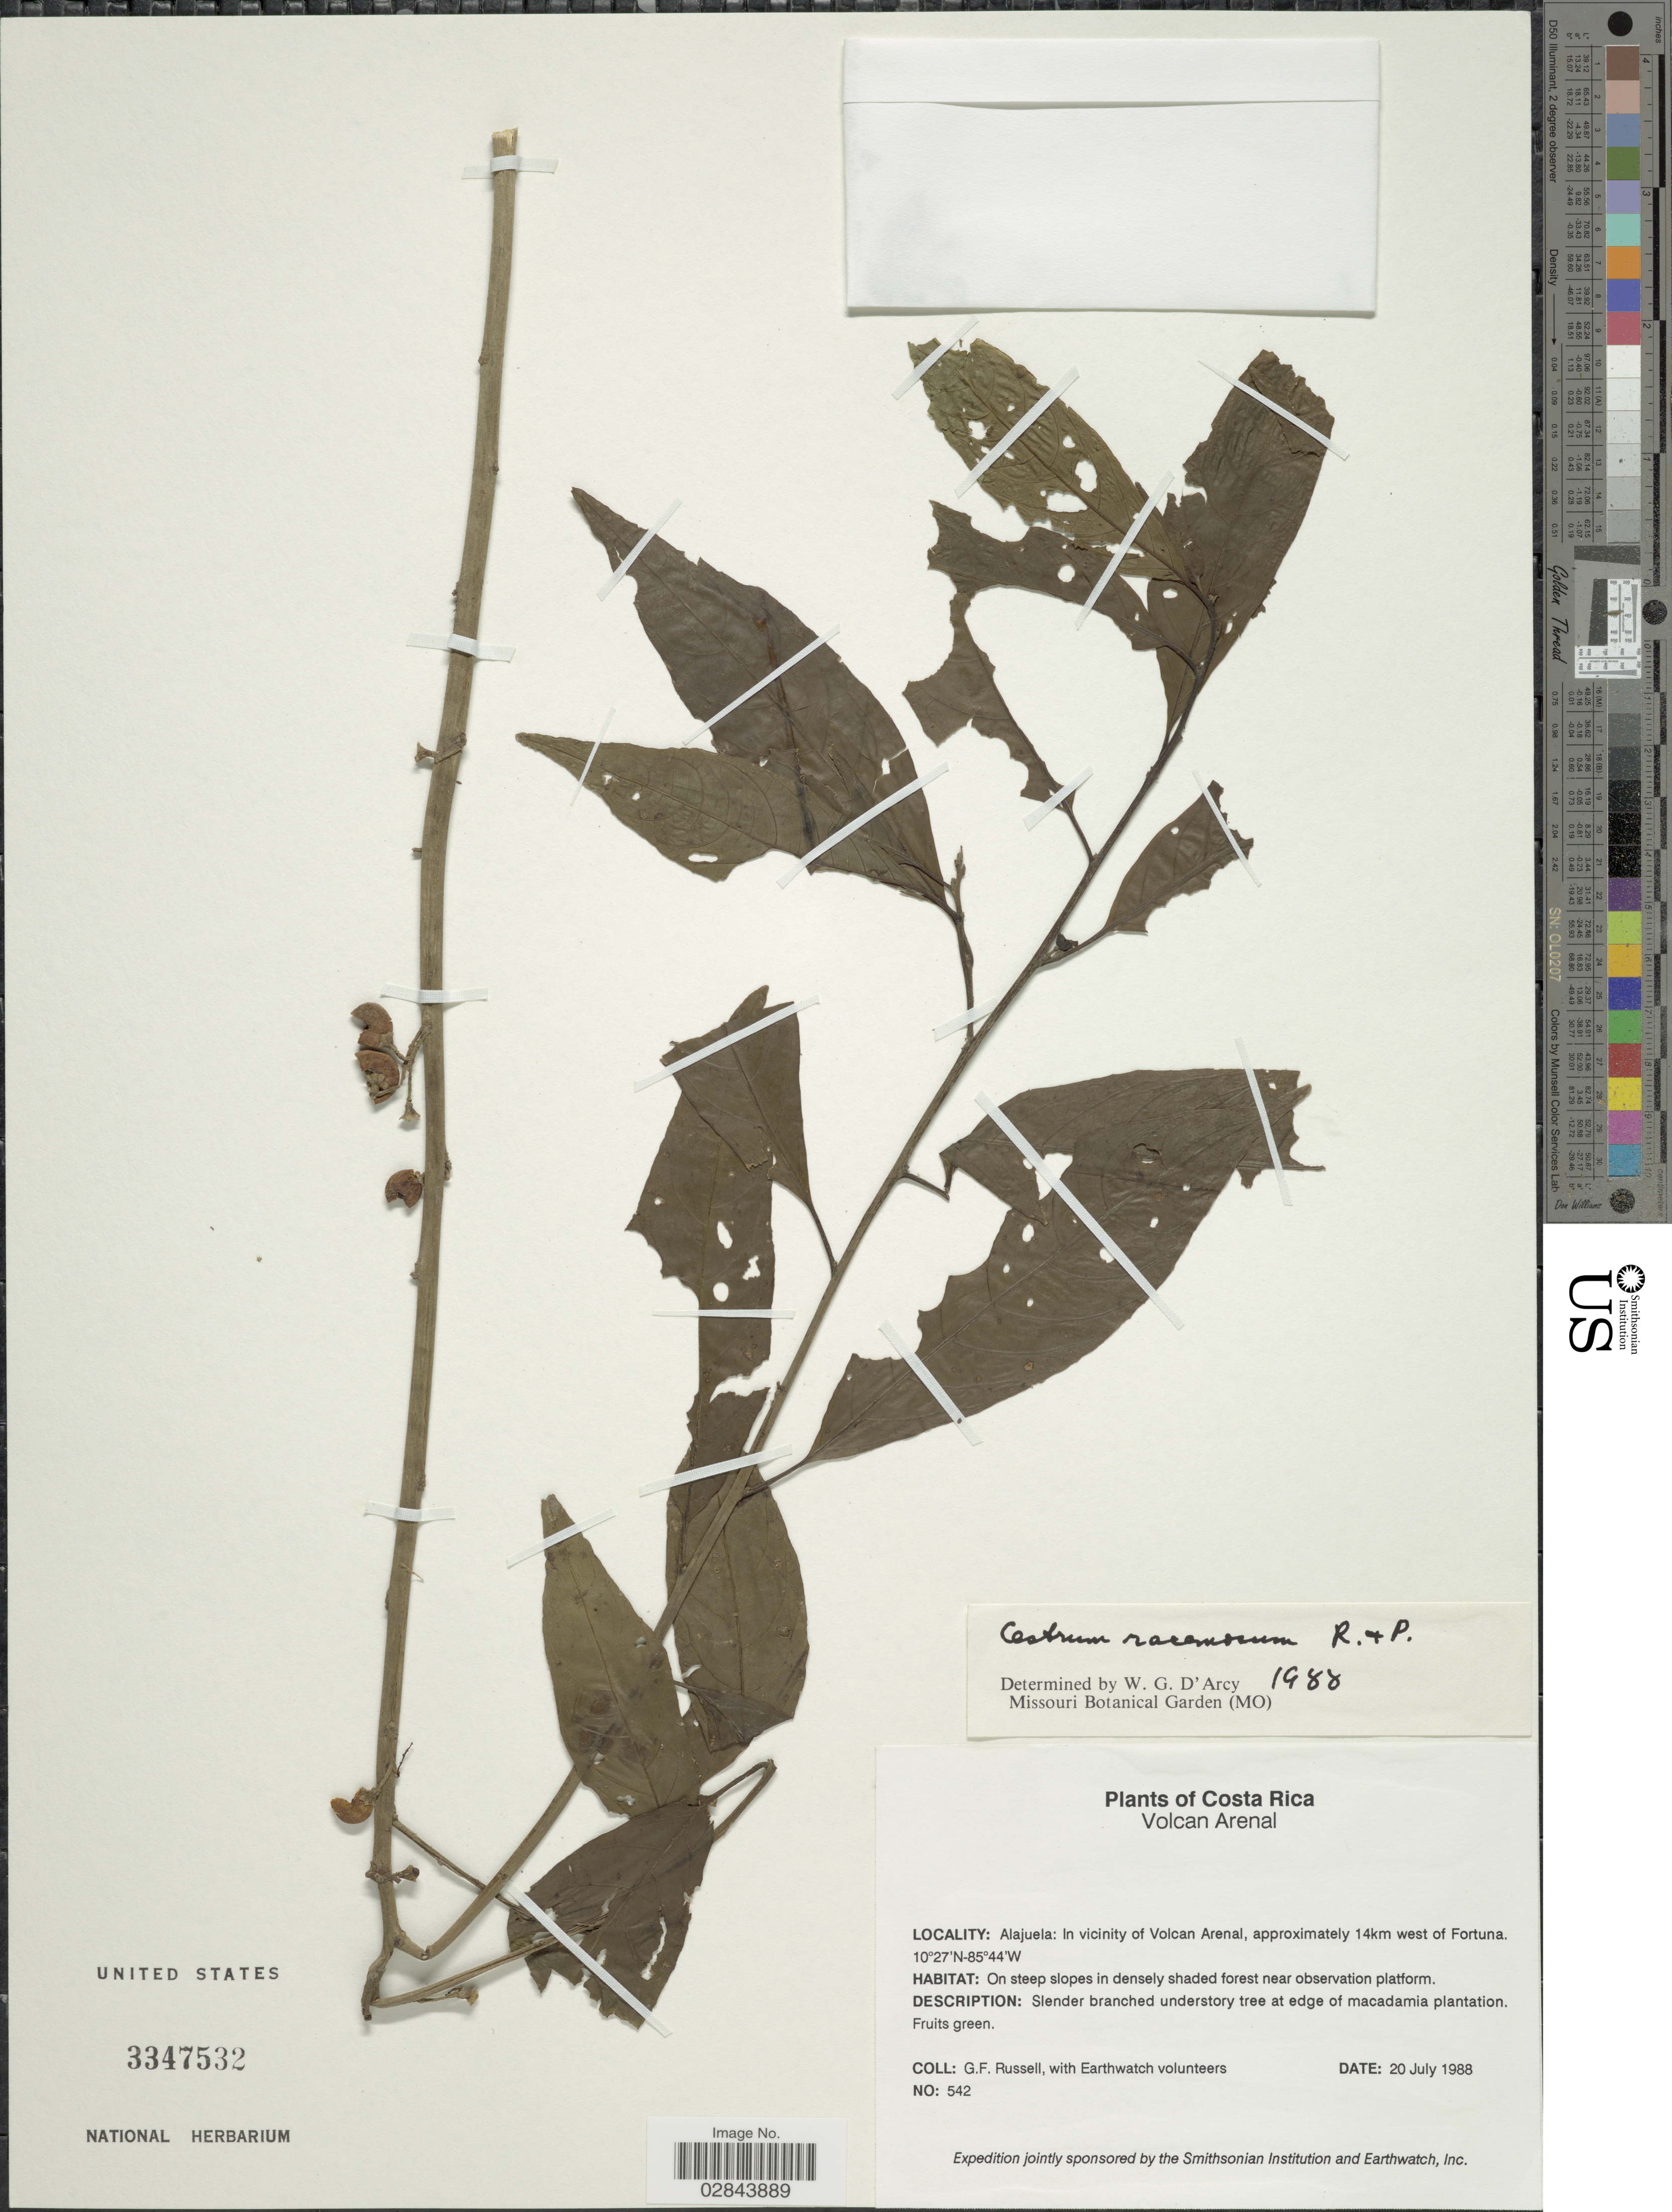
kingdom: Plantae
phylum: Tracheophyta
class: Magnoliopsida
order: Solanales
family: Solanaceae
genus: Cestrum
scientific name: Cestrum racemosum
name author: Ruiz & Pav.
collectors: G. Russell & Earthwatch Volunteers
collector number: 542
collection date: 1988-07-20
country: Costa Rica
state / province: Alajuela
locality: Volcan Arenal. In vicinity of Volcan Arenal, approximately 14km west of Fortuna.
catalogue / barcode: US 3347532